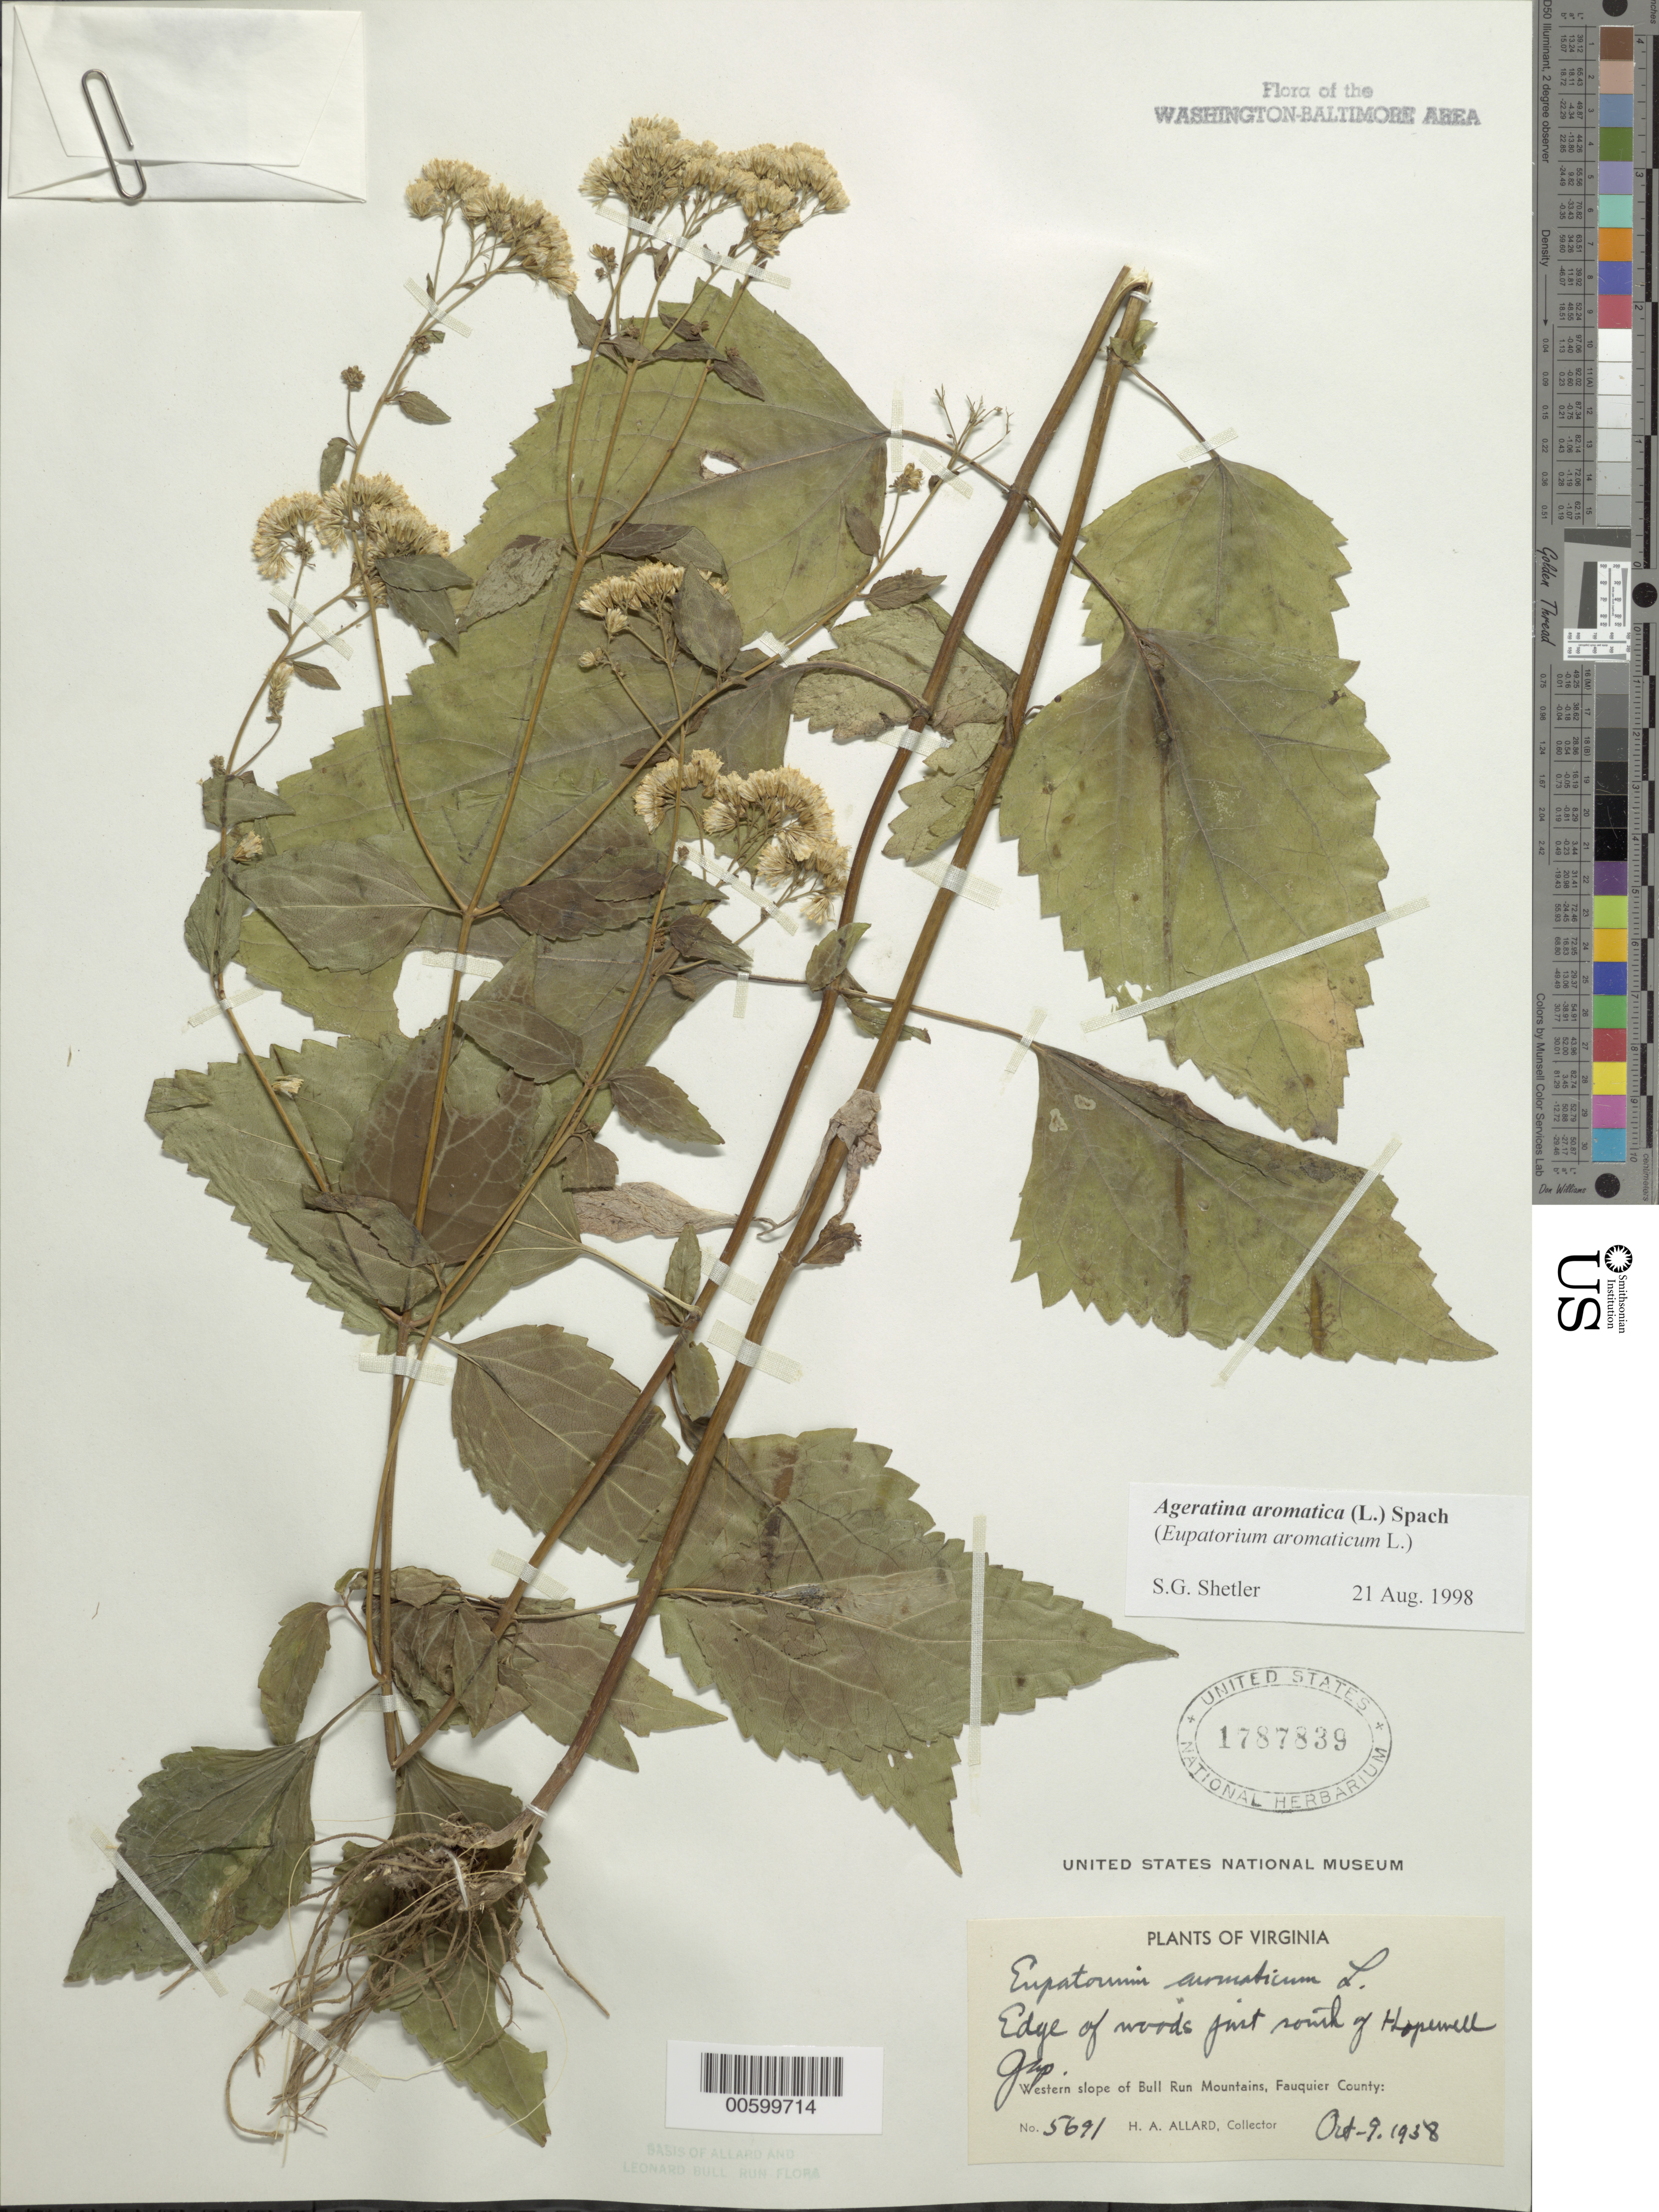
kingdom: Plantae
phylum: Tracheophyta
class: Magnoliopsida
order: Asterales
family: Asteraceae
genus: Ageratina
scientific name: Ageratina aromatica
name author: (L.) Spach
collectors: H. A. Allard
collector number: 5691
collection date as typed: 09 Oct 1938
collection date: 1938-10-09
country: United States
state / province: Virginia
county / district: Fauquier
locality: Western slope of bull run mountains, s of hopewell gap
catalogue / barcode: US 1787839